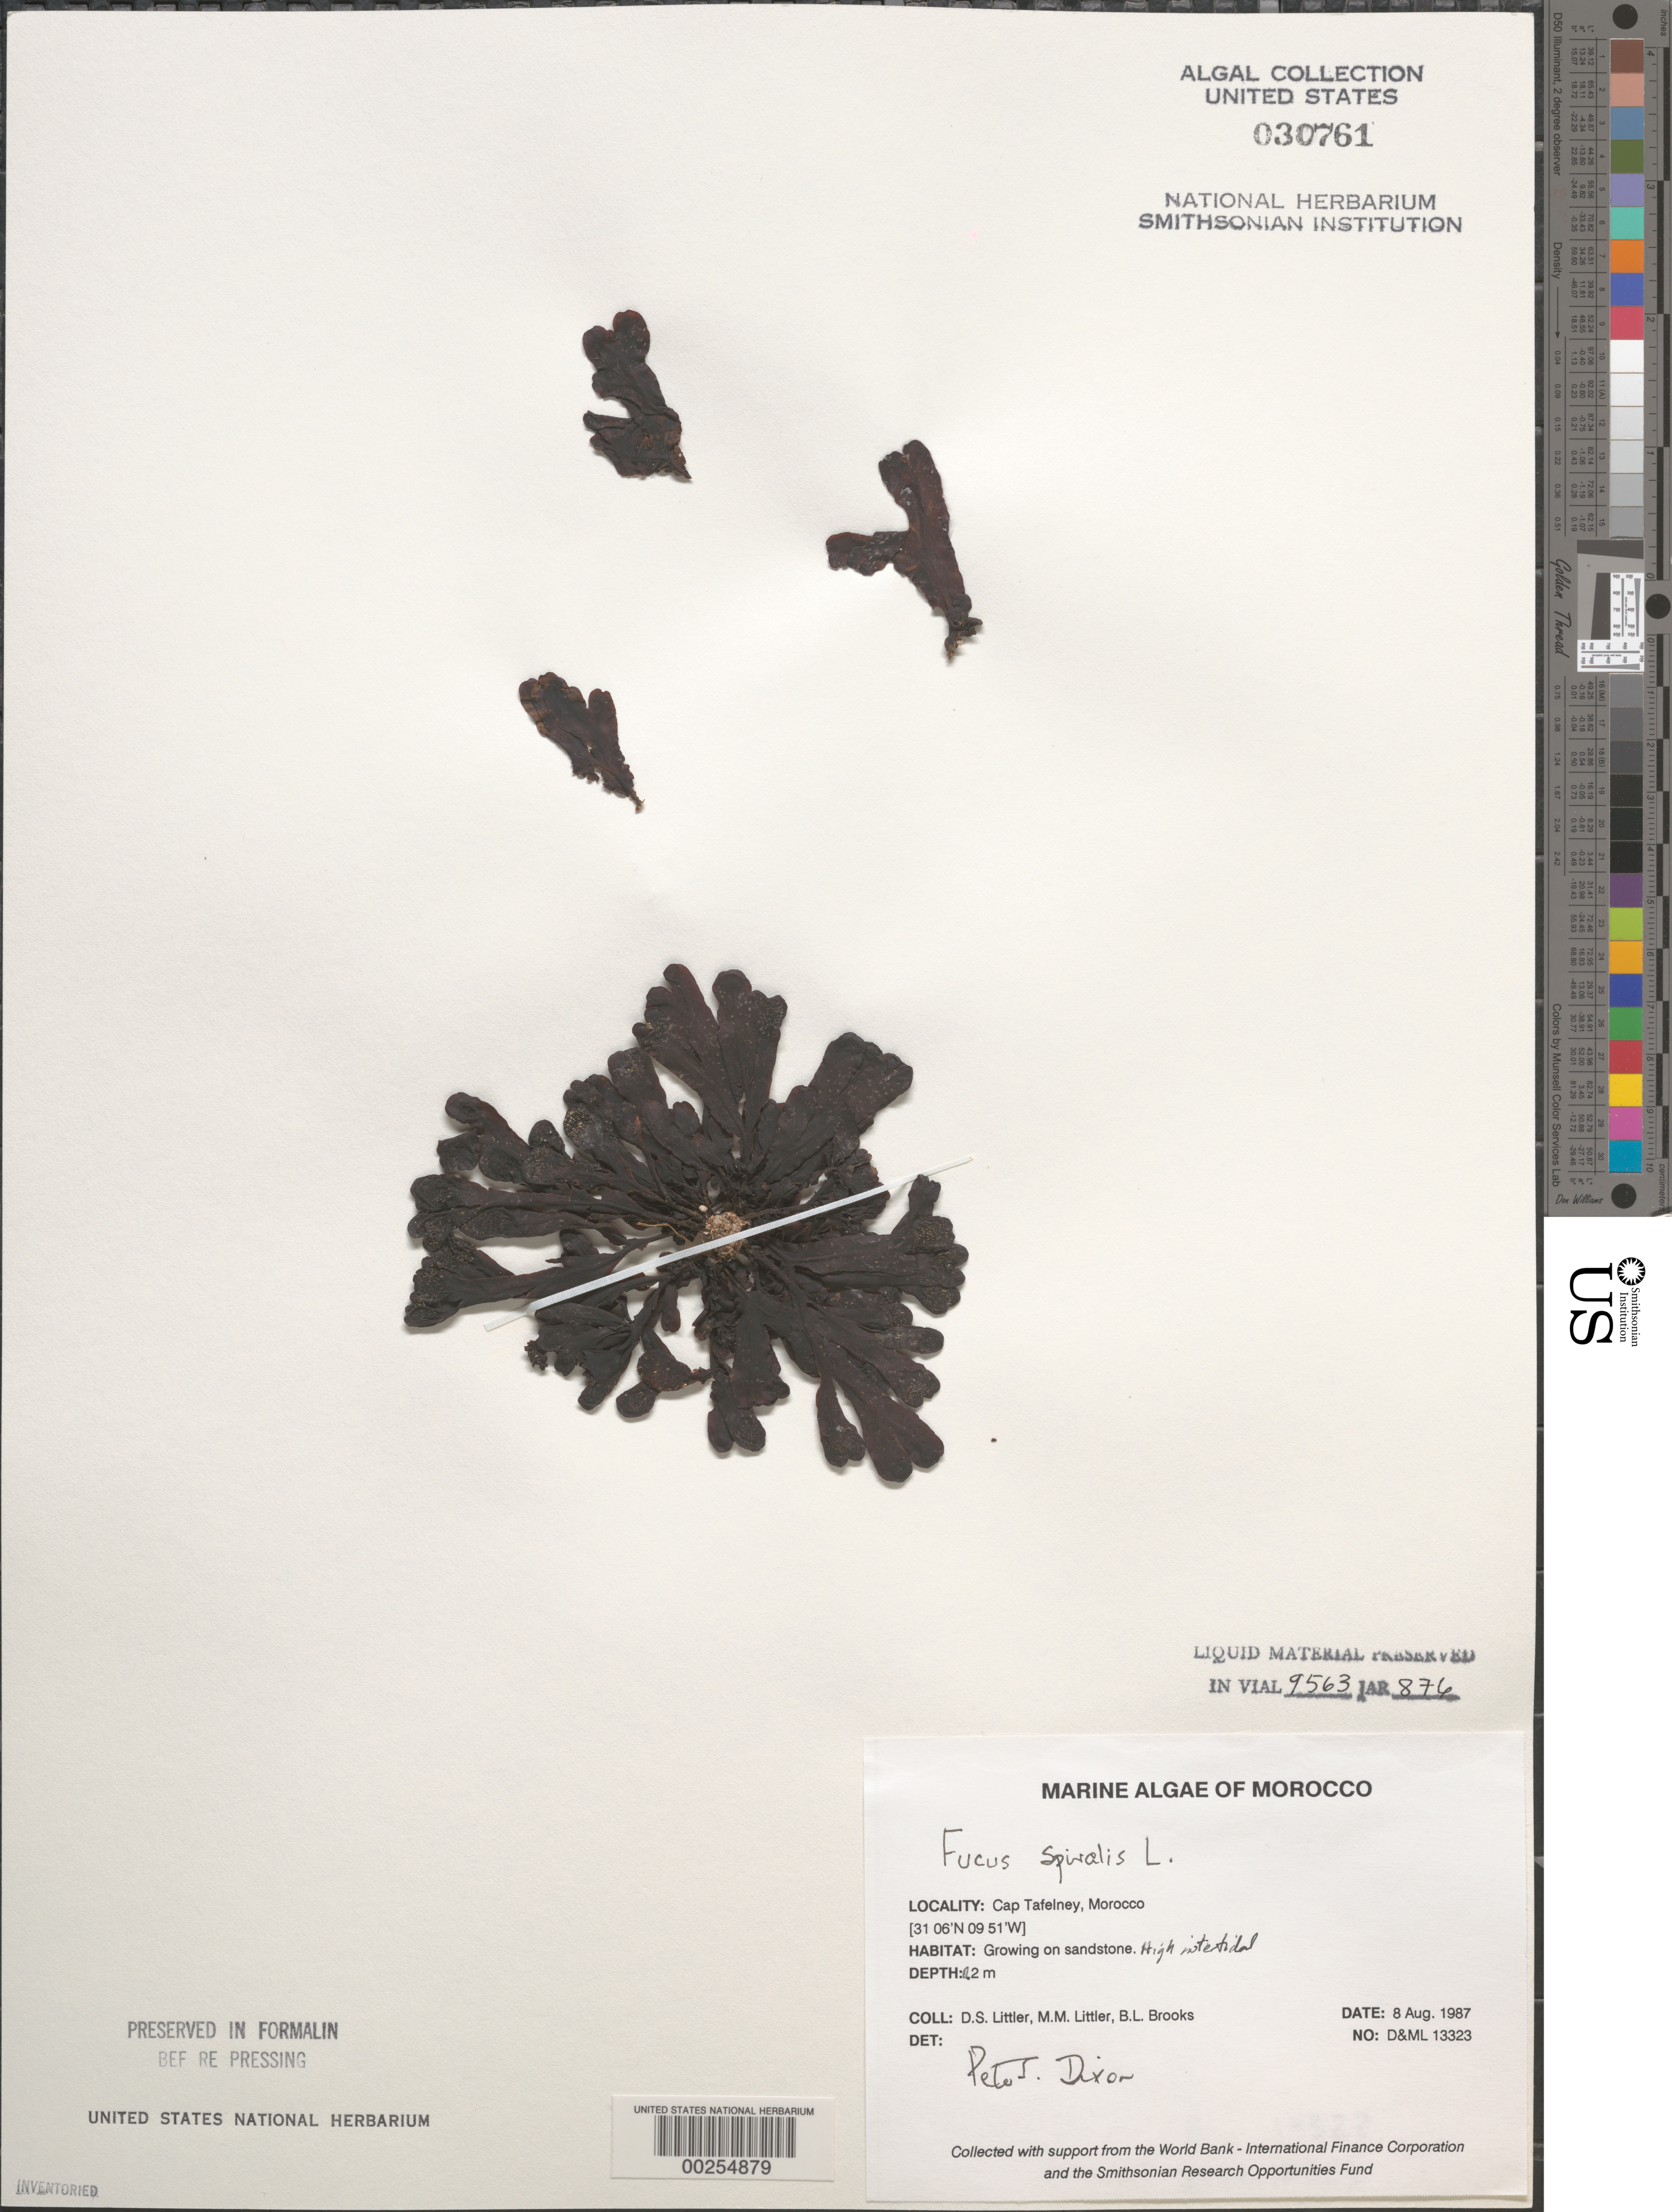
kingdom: Chromista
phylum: Ochrophyta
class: Phaeophyceae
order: Fucales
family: Fucaceae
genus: Fucus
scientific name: Fucus spiralis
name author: L.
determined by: Dixon, P. S.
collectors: D. S. Littler, M. M. Littler & B. Brooks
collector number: D&ML 13323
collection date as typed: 08 Aug 1987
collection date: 1987-08-08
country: Morocco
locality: Cap Tafelney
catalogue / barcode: US 30761